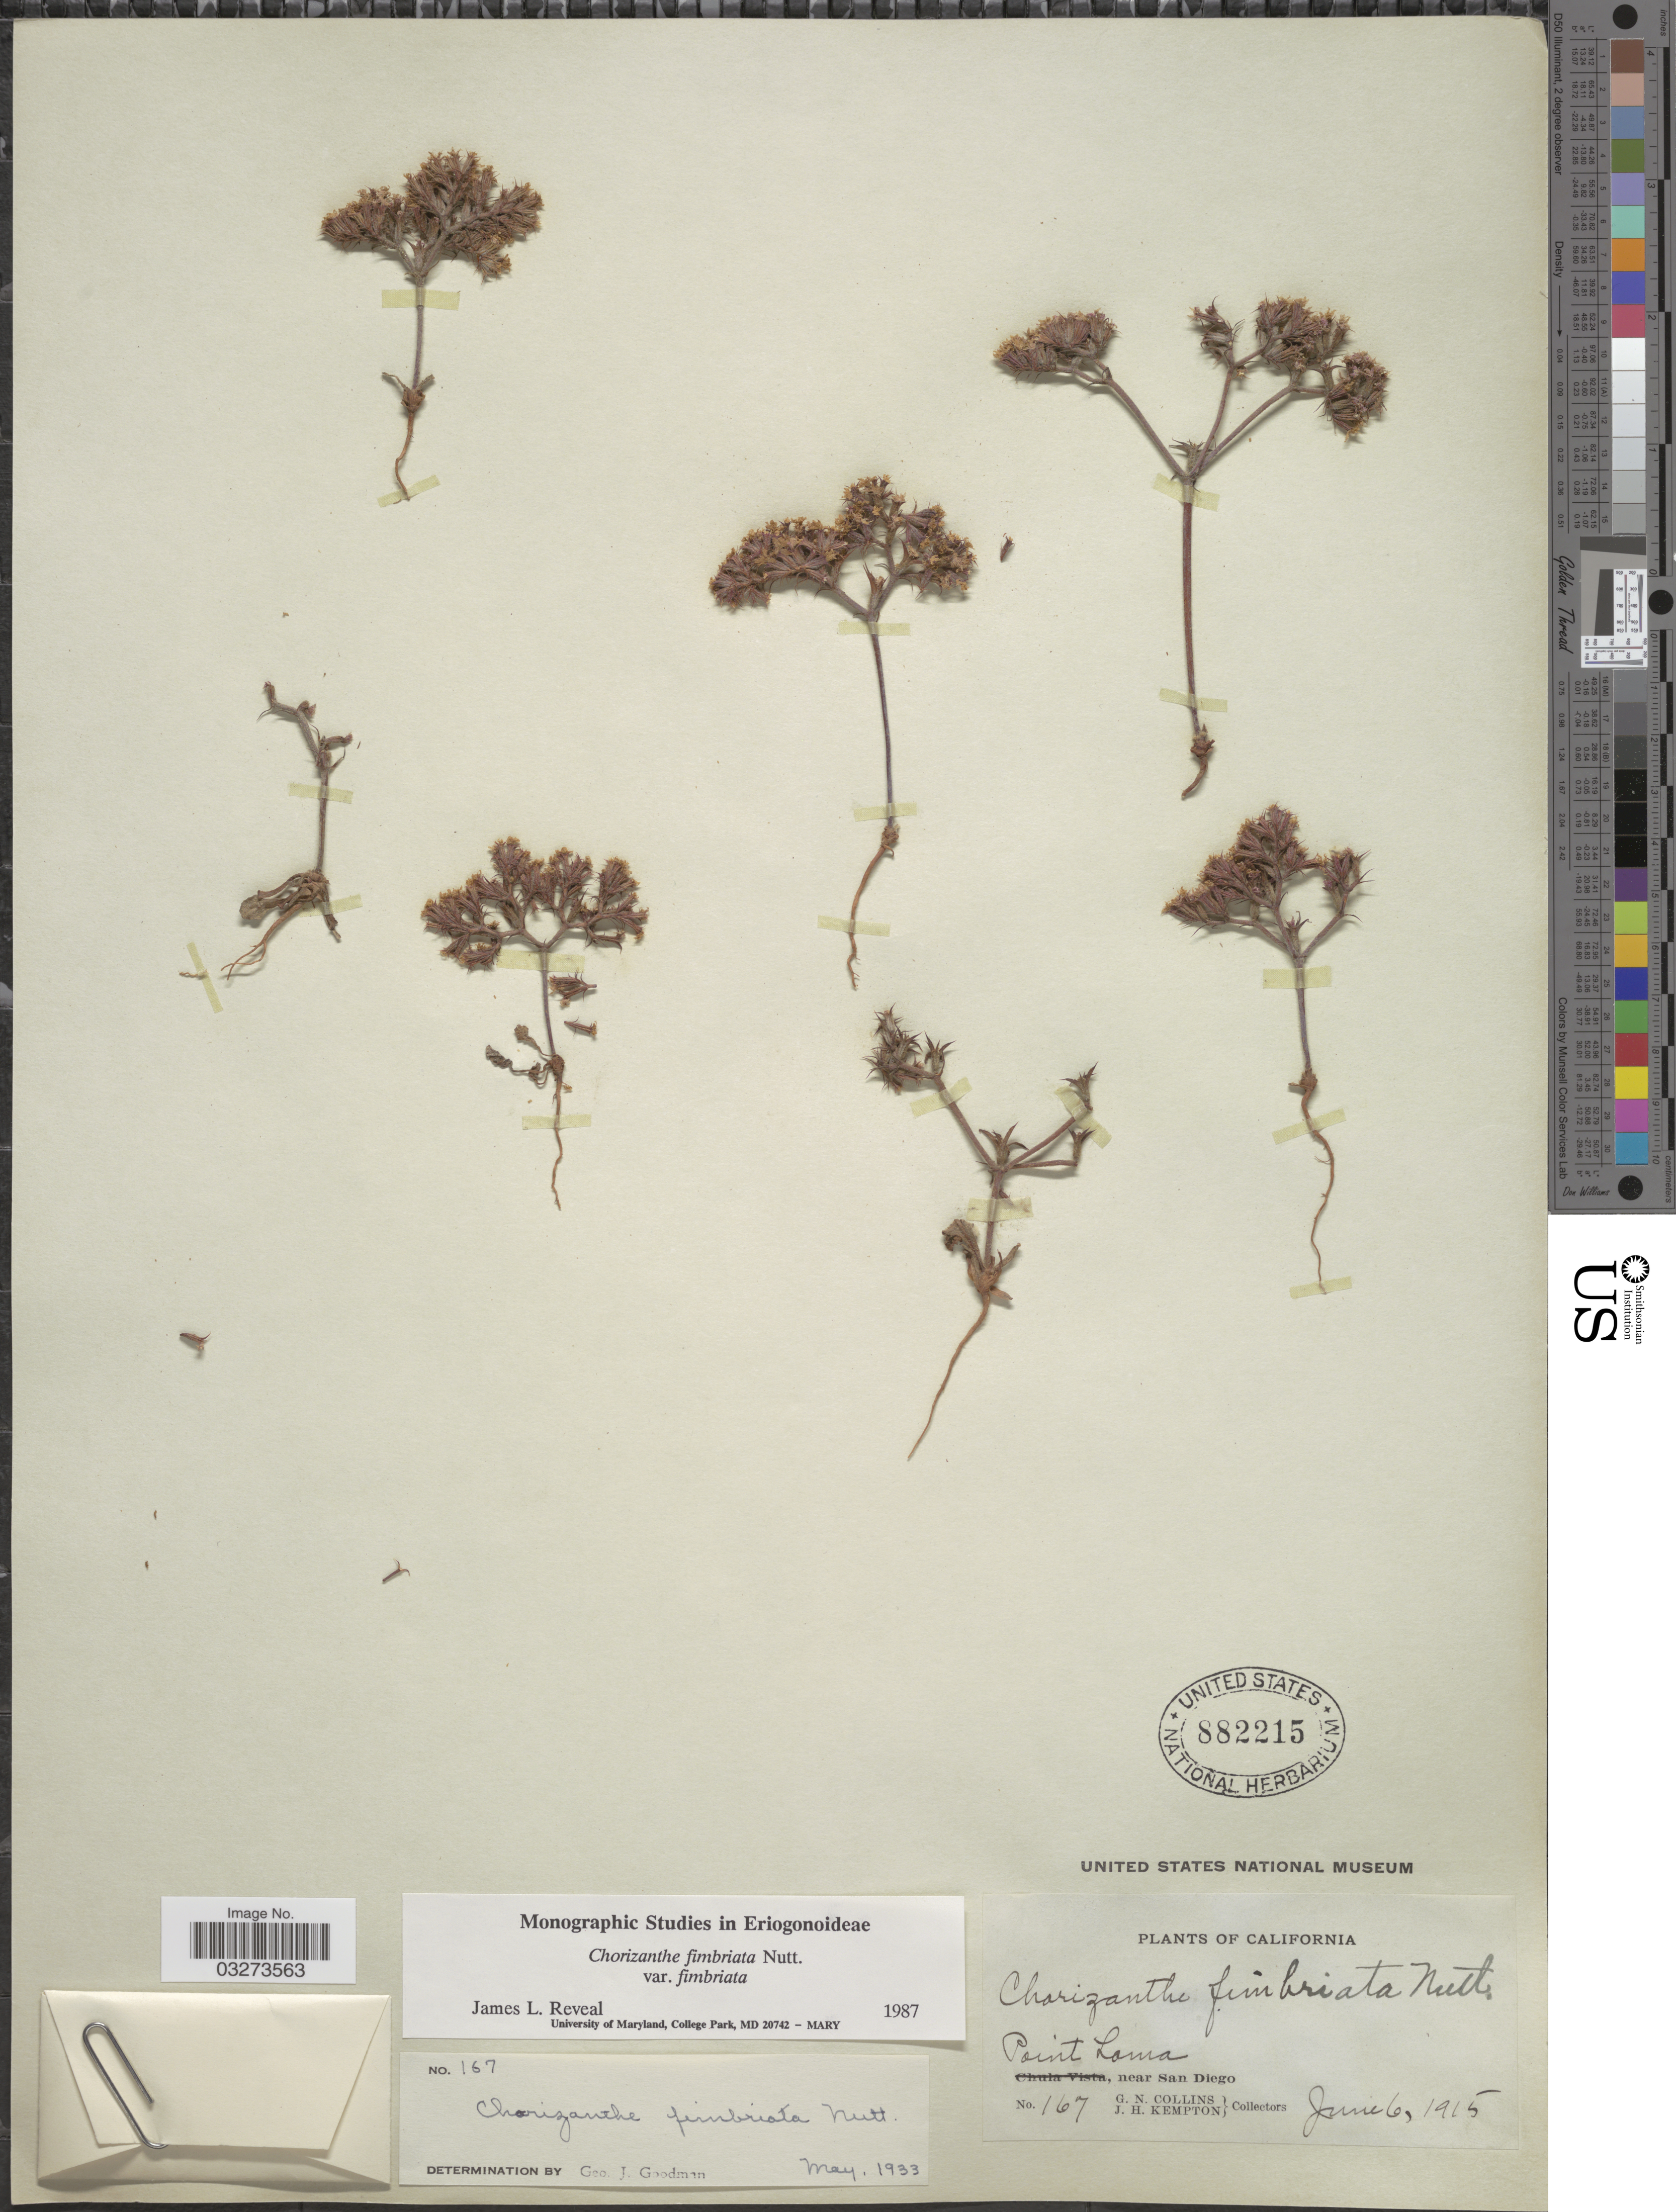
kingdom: Plantae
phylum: Tracheophyta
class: Magnoliopsida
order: Caryophyllales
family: Polygonaceae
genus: Chorizanthe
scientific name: Chorizanthe fimbriata var. fimbriata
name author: Nutt.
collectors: G. Collins & J. H. Kempton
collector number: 167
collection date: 1915-06-06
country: United States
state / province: California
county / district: San Diego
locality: Point Loma, near San Diego.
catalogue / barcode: US 882215